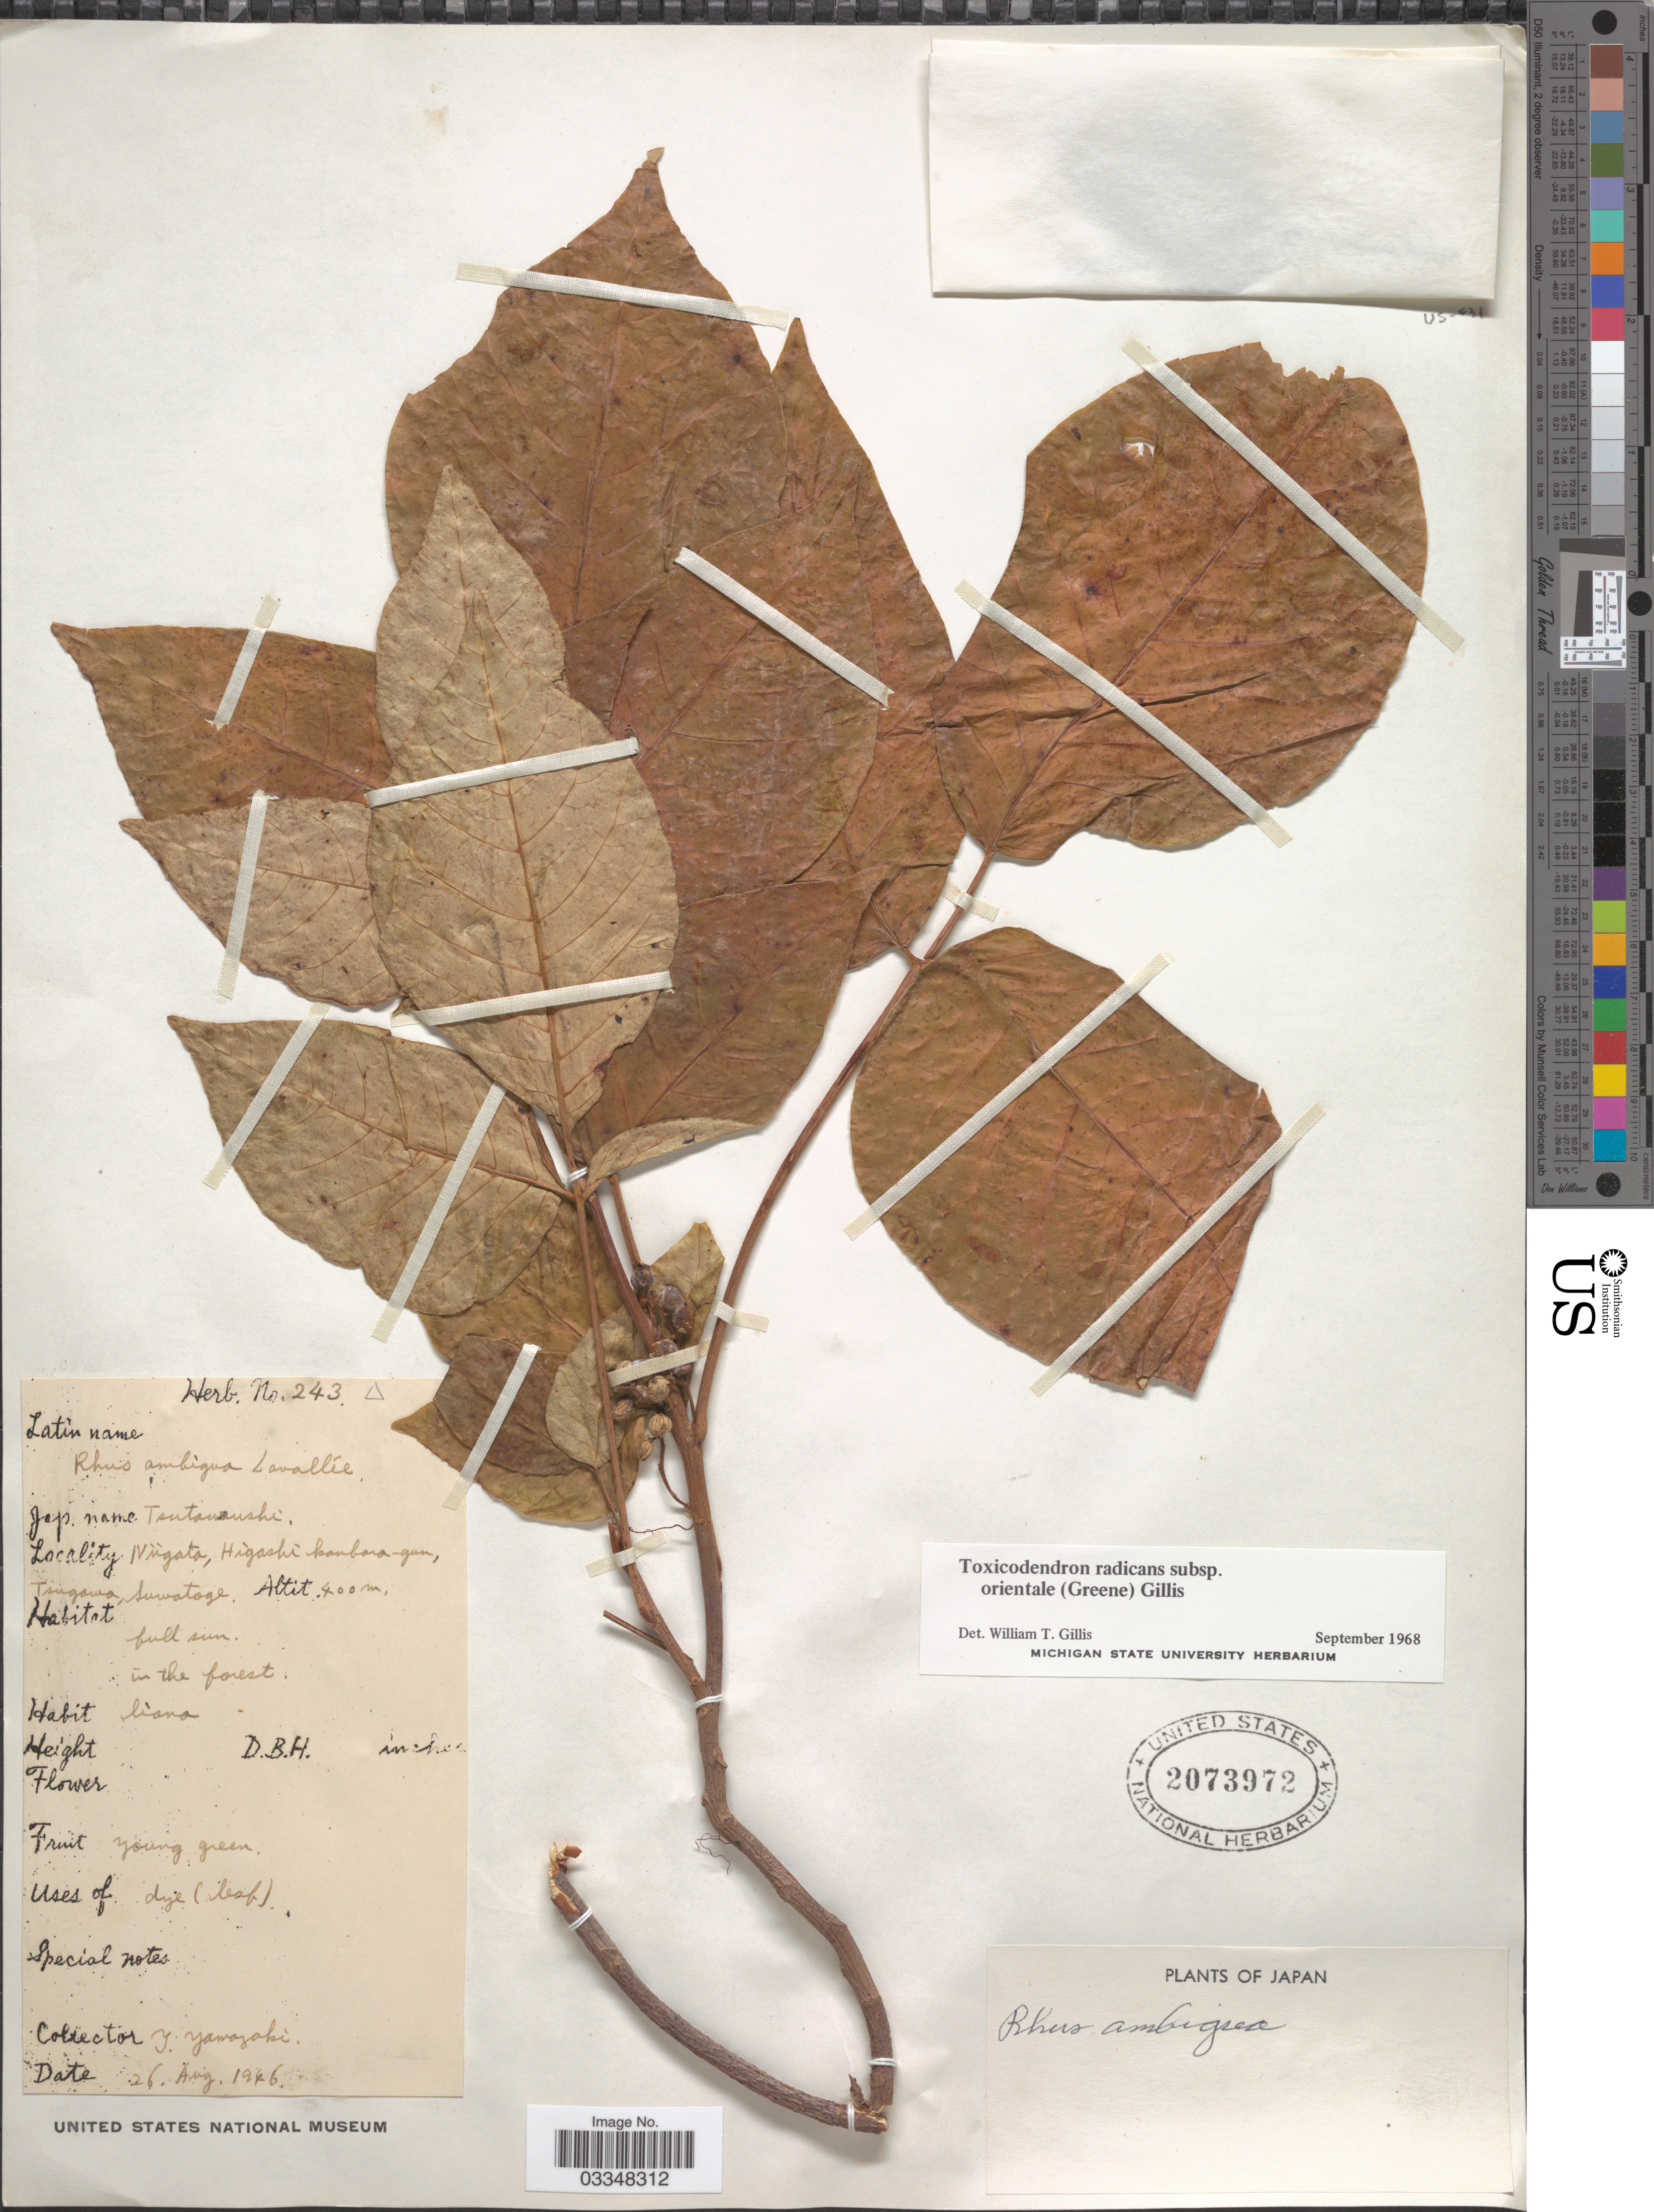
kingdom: Plantae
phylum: Tracheophyta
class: Magnoliopsida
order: Sapindales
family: Anacardiaceae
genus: Toxicodendron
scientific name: Toxicodendron orientale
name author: Greene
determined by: Mitchell, John D.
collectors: T. Yamazaki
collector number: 243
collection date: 1946-08-26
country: Japan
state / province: Niigata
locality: Higashi kanbara-gua, Tsugawa, Suwatoge.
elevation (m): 400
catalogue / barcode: US 2073972